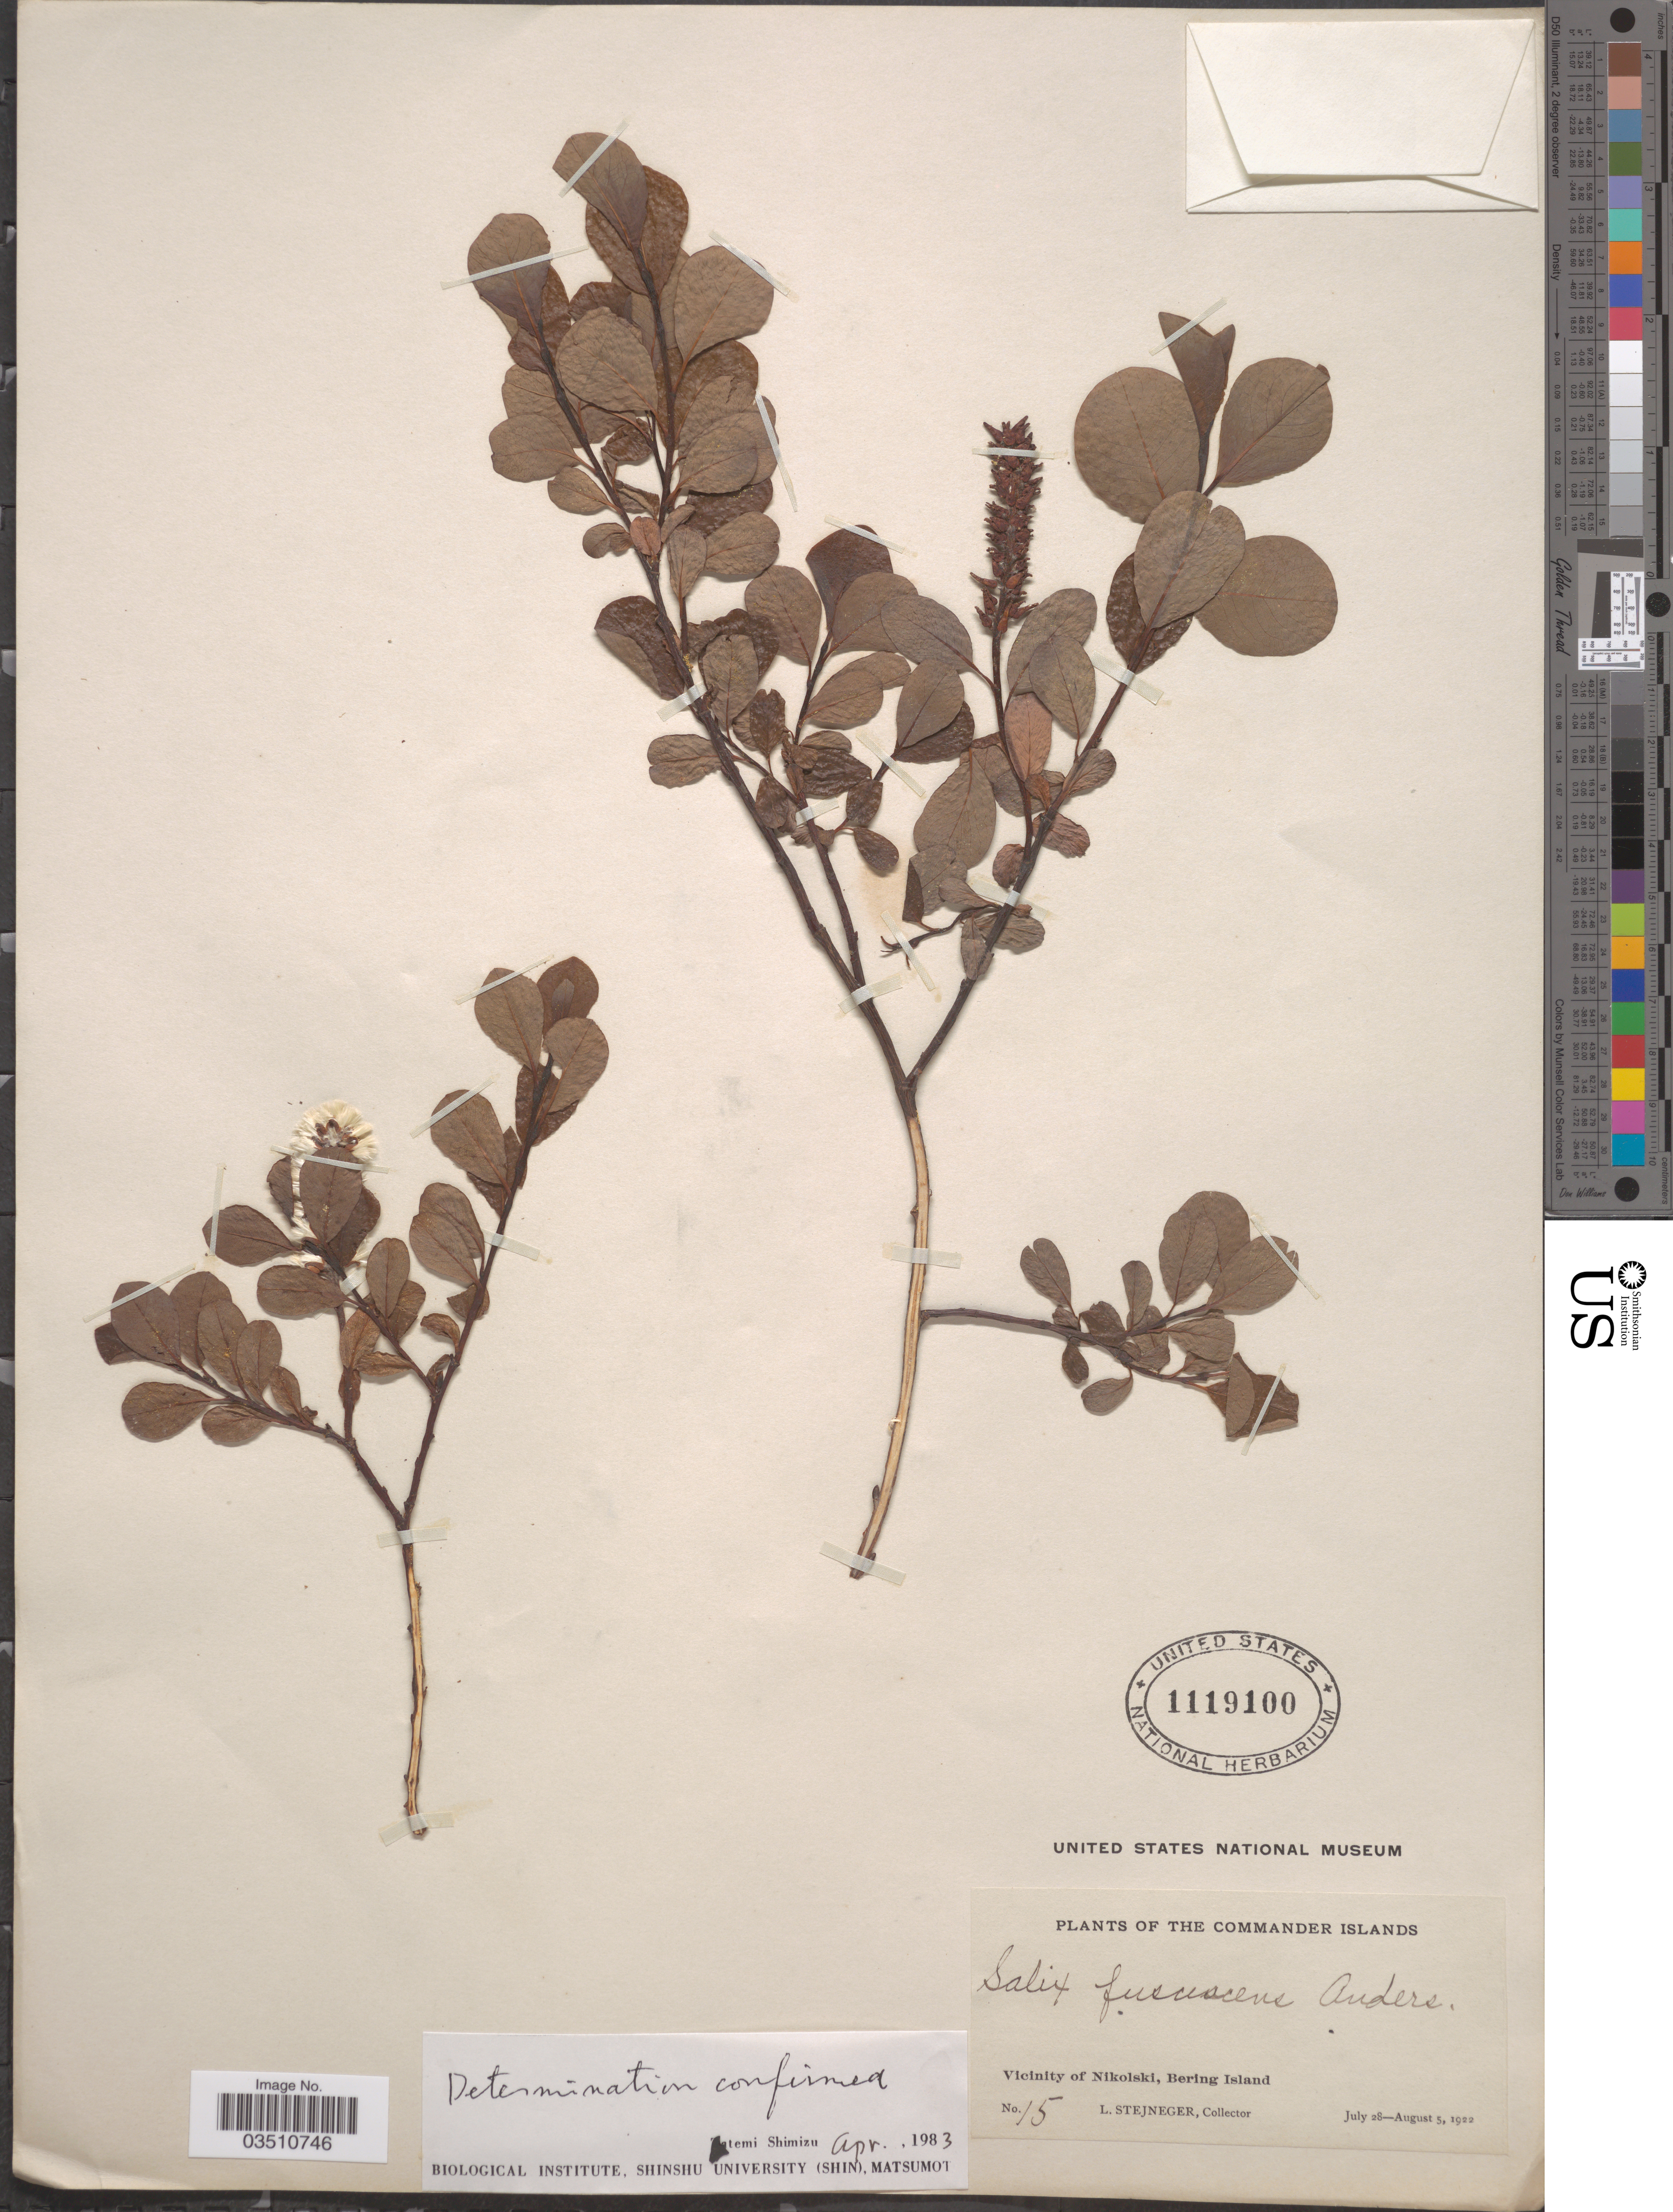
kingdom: Plantae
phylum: Tracheophyta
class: Magnoliopsida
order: Malpighiales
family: Salicaceae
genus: Salix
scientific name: Salix fuscescens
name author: Andersson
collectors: L. Stejneger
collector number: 15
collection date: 1922-07-28/1922-08-05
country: Russian Federation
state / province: Kamchatka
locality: The Commander Islands. Vicinity of Nikolski, Bering Island.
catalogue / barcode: US 1119100